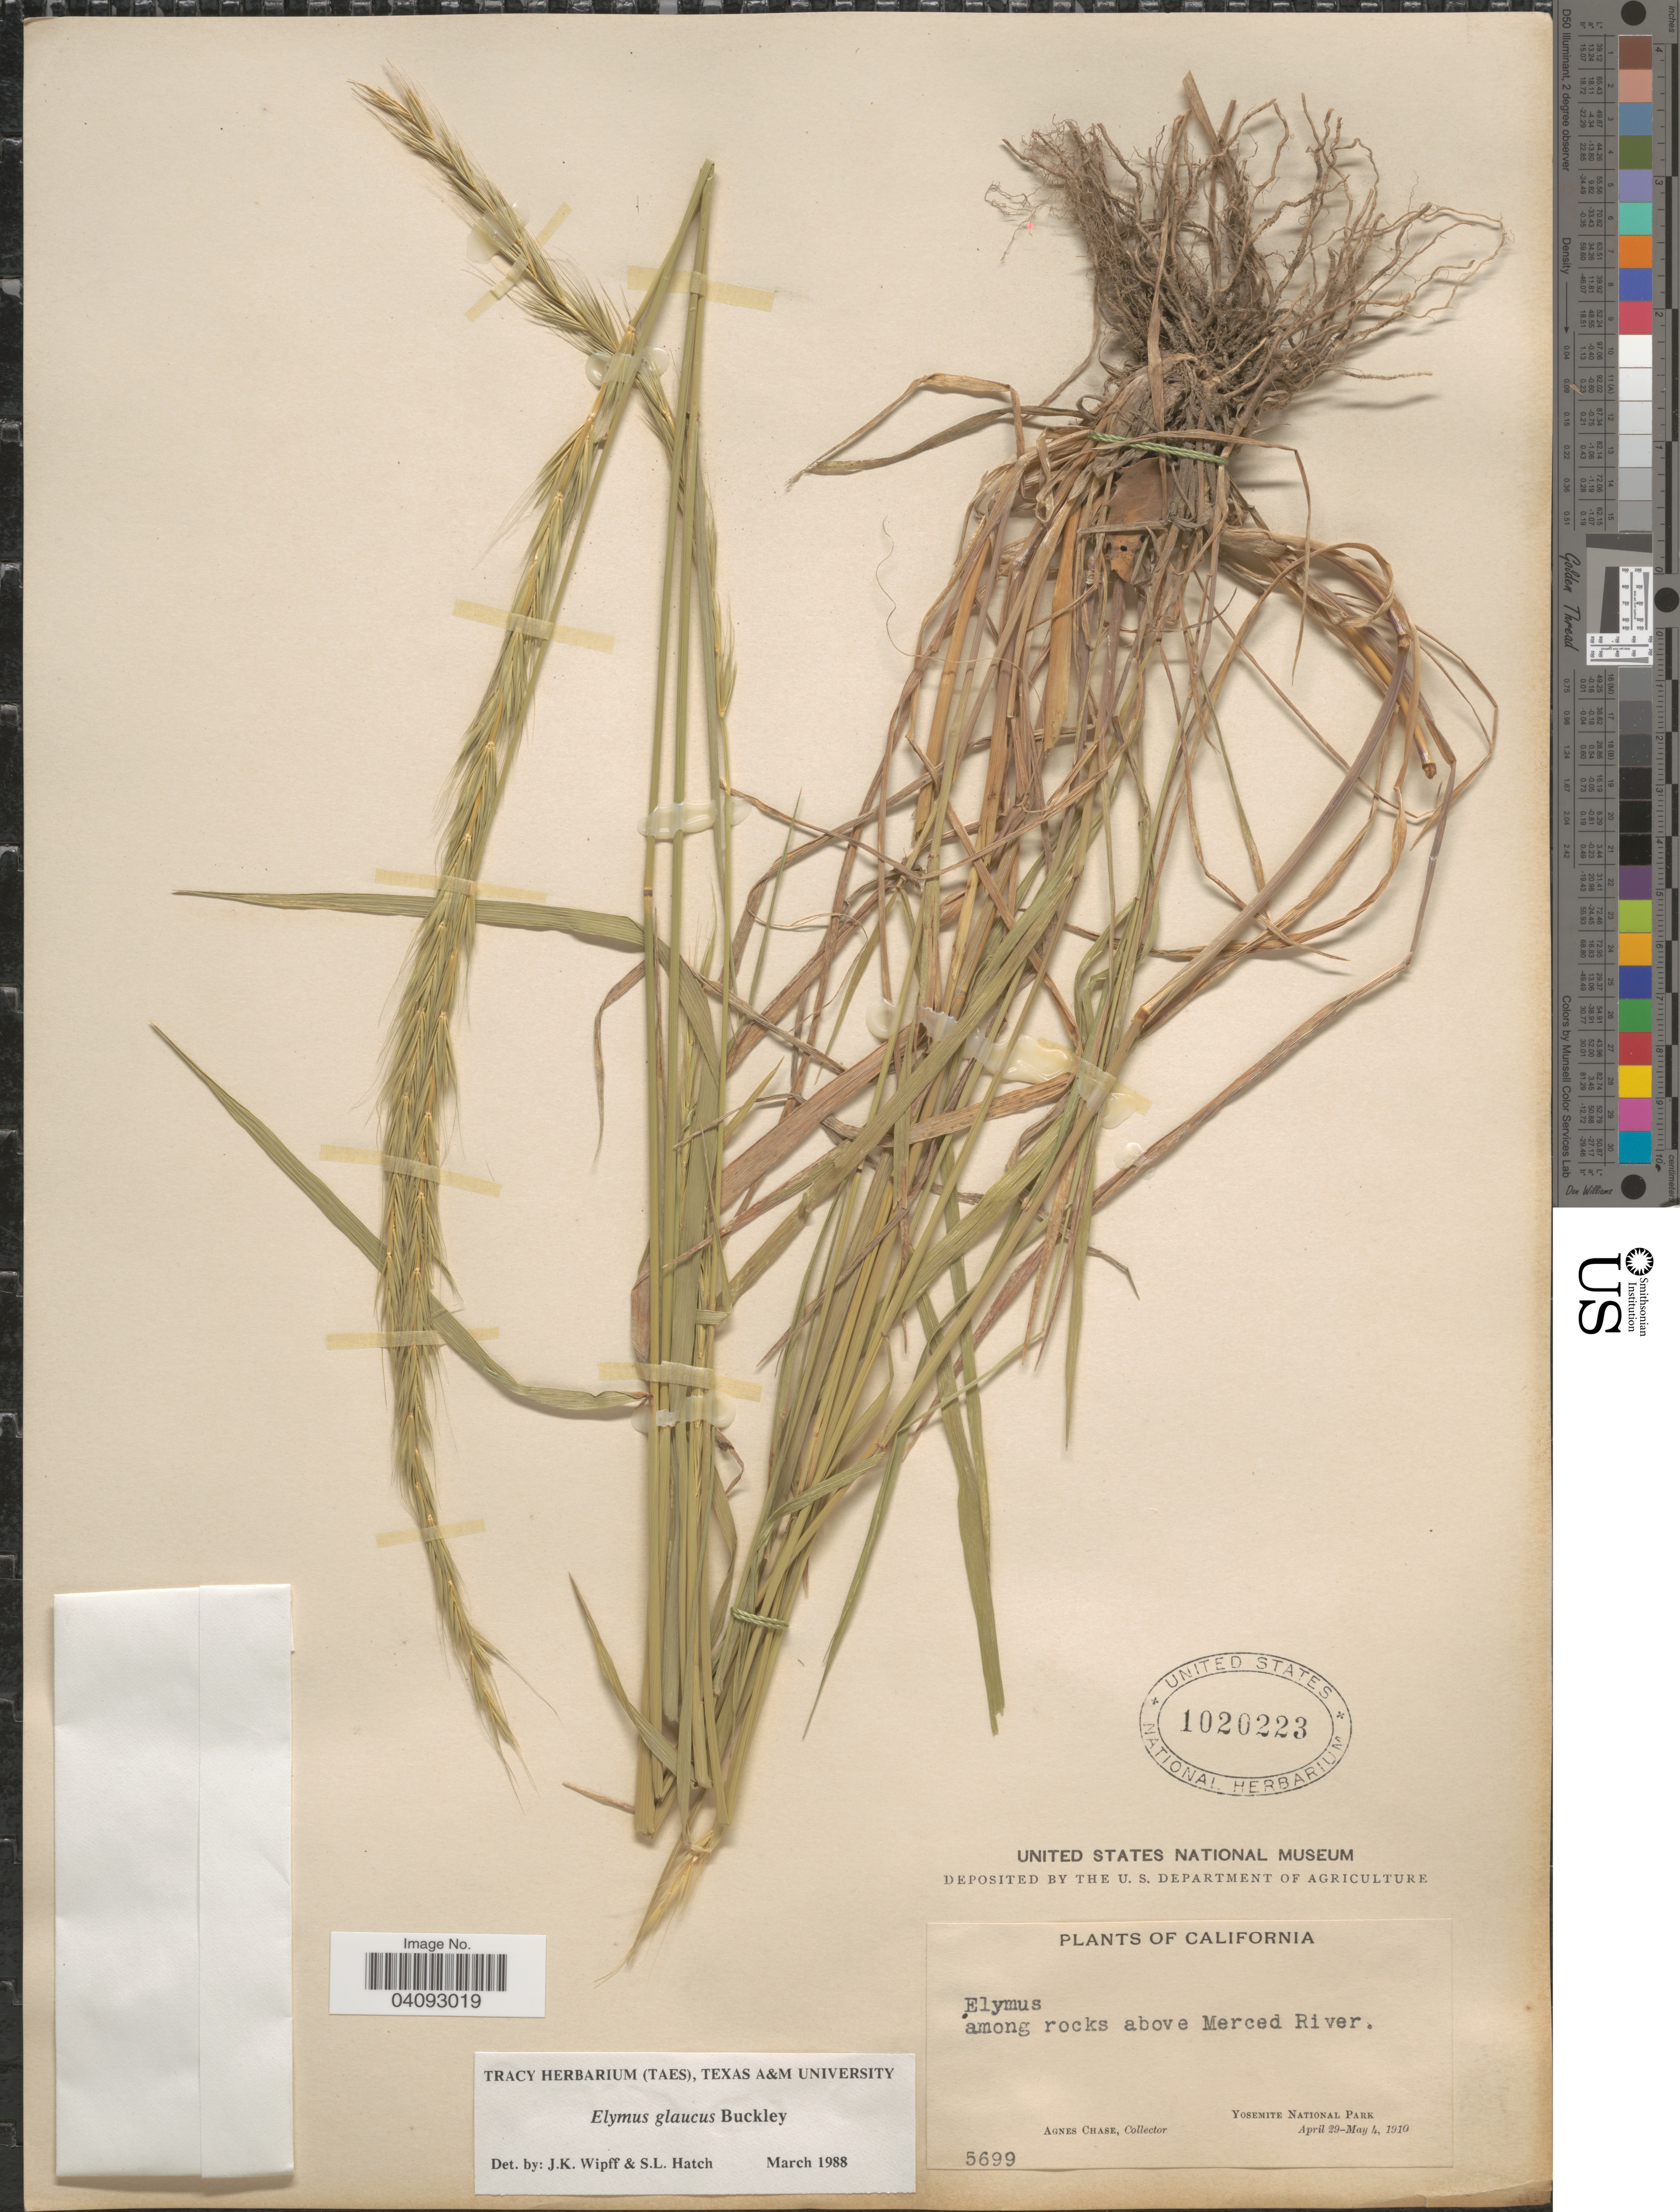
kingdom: Plantae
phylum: Tracheophyta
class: Liliopsida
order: Poales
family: Poaceae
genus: Elymus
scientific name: Elymus glaucus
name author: Buckley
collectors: A. Chase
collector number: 5699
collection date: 1910-04-29/1910-05-04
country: United States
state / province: California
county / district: Mariposa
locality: Among rocks above Merced River. Yosemite National Park.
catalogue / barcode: US 1020223